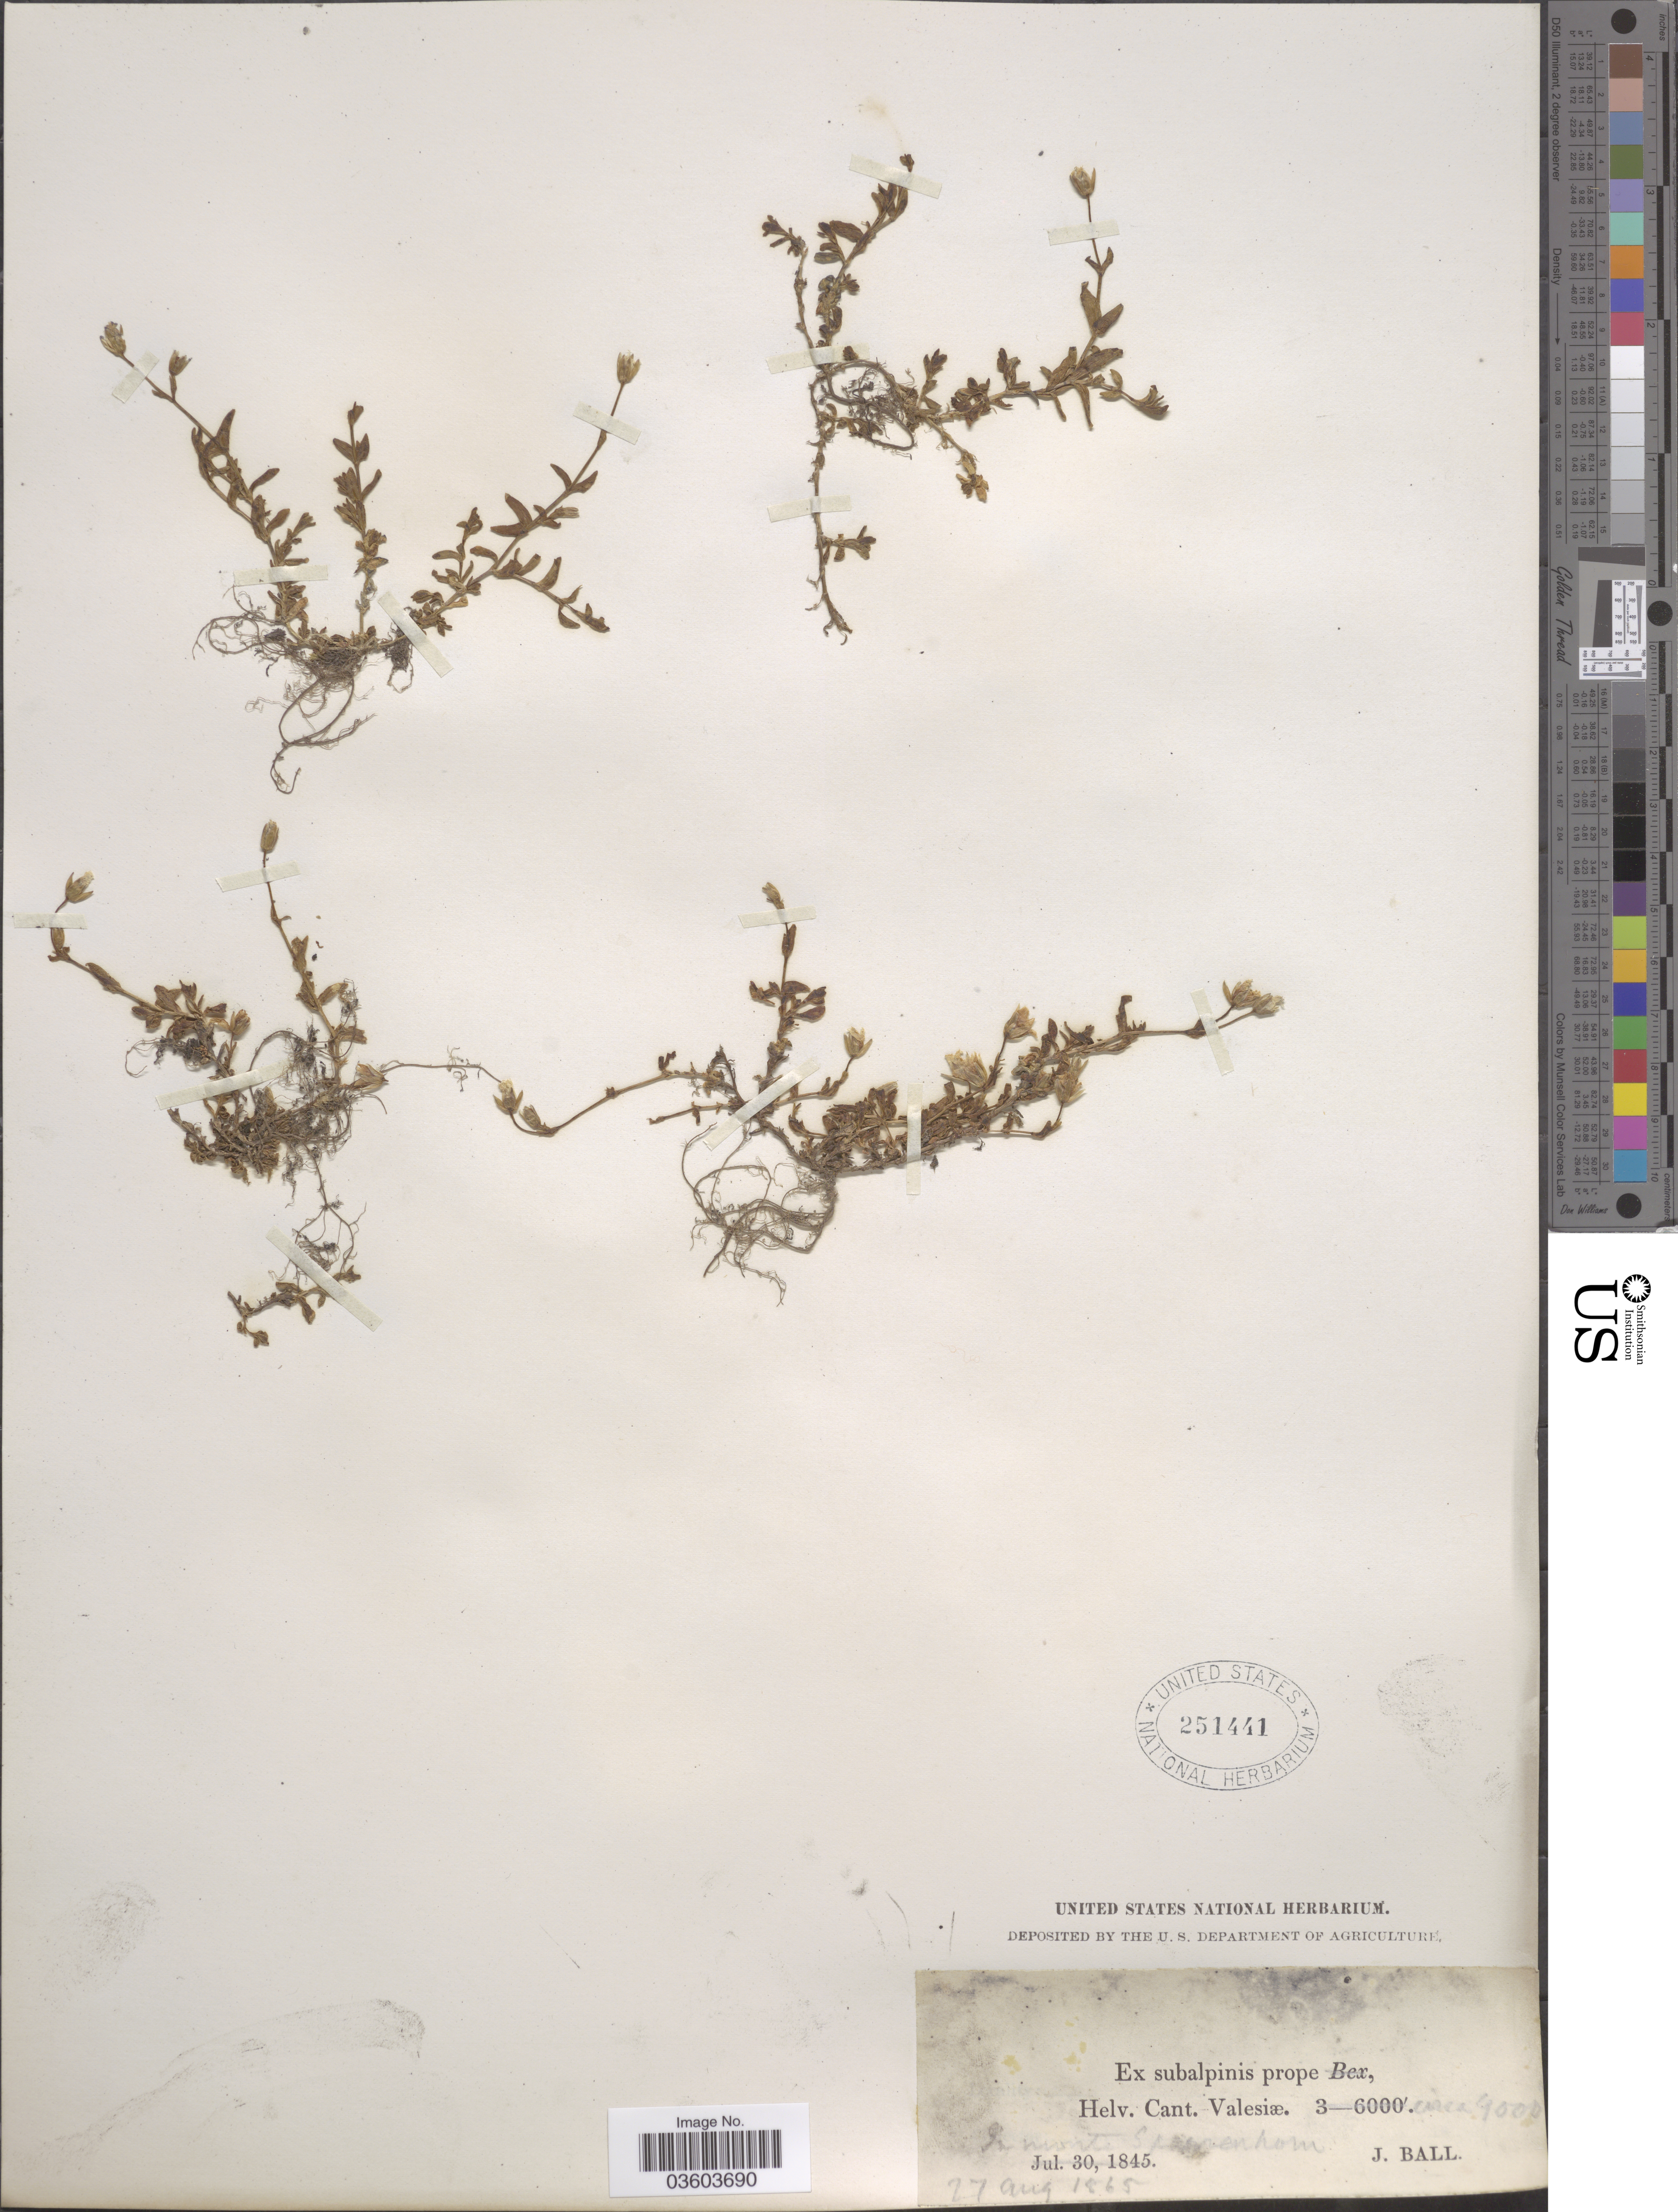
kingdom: Plantae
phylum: Tracheophyta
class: Magnoliopsida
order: Caryophyllales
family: Caryophyllaceae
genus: Cerastium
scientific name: Cerastium sp.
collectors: J. Ball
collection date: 1865-08-27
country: Switzerland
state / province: Valais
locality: Ex subalpinis prope, Helv. Cant. Valesiæ.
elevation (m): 1219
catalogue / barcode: US 251441